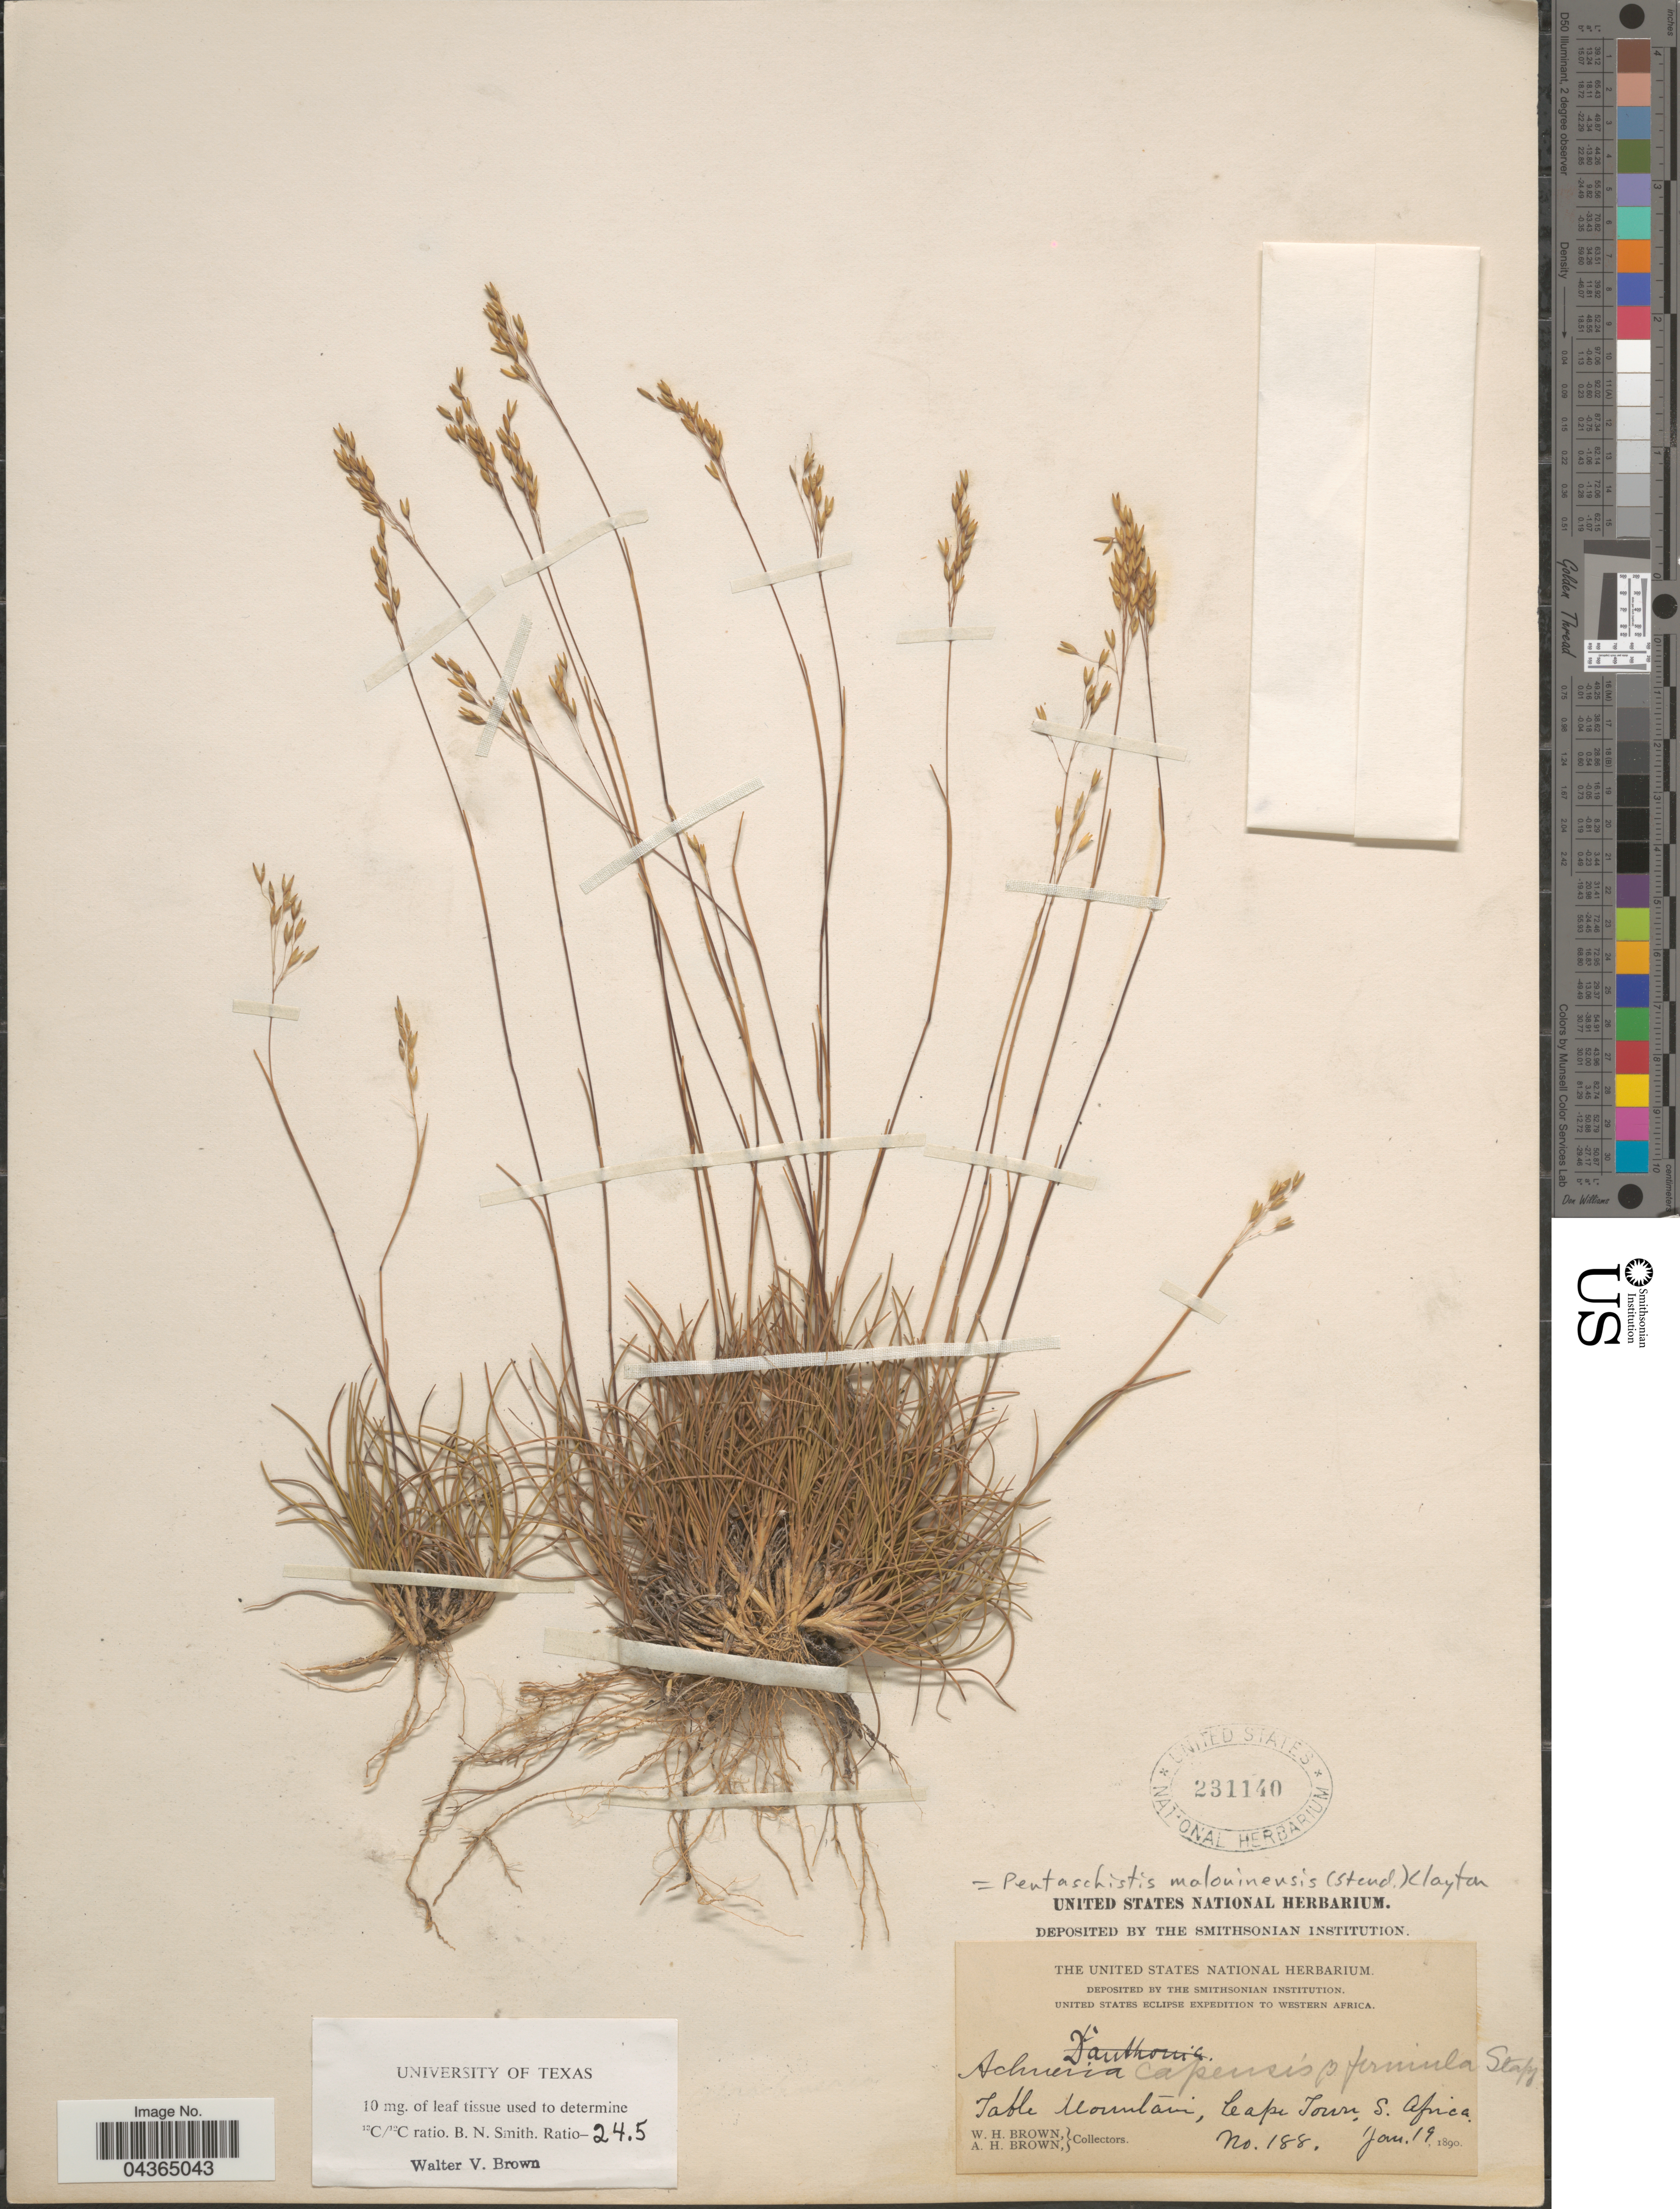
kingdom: Plantae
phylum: Tracheophyta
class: Liliopsida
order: Poales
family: Poaceae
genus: Pentameris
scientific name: Pentameris malouinensis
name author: (Steud.) Galley & H.P. Linder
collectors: W. H. Brown & A. H. Brown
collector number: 188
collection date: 1890-01-19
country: South Africa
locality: United States Eclipse Expedition to Western Africa. Table Mountain, Cape Town.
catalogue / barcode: US 231140